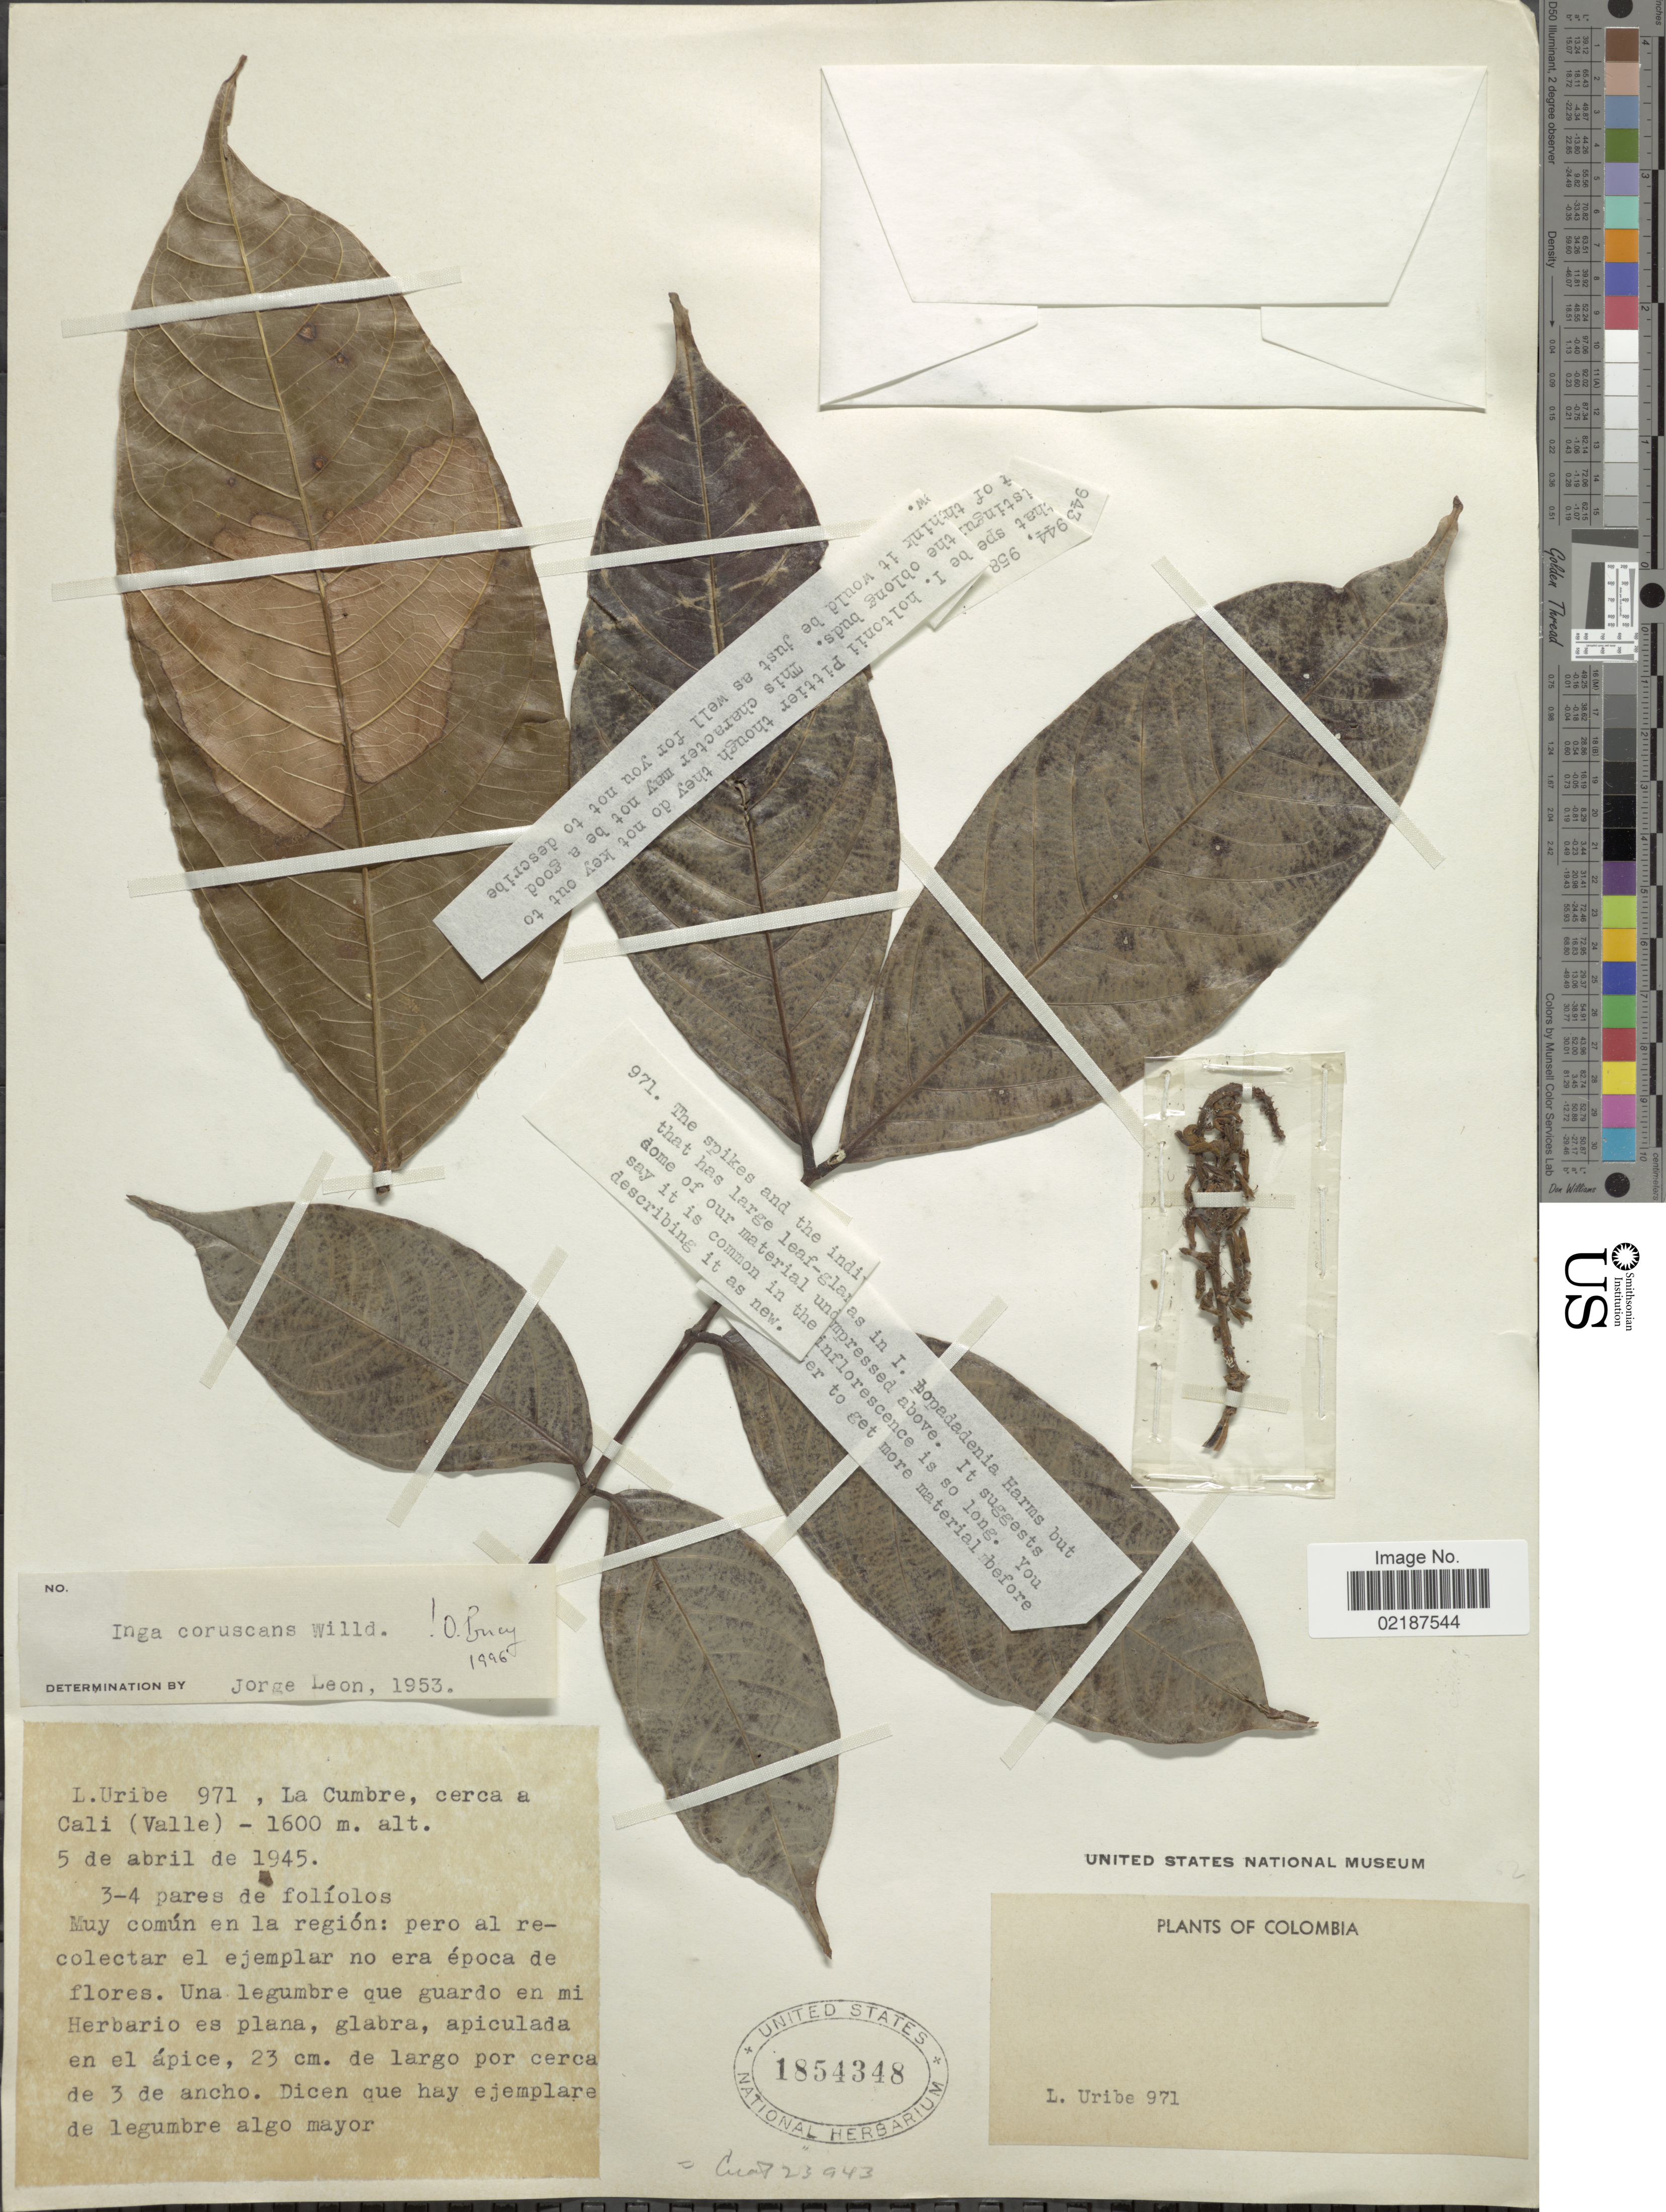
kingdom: Plantae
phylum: Tracheophyta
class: Magnoliopsida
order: Fabales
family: Fabaceae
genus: Inga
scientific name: Inga coruscans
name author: Humb. & Bonpl. ex Willd.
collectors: L. Uribe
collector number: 971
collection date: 1945-04-05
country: Colombia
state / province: Valle del Cauca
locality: La Cumbre, cerca a Cali ( Valle). Muy comun en la region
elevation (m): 1600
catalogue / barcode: US 1854348